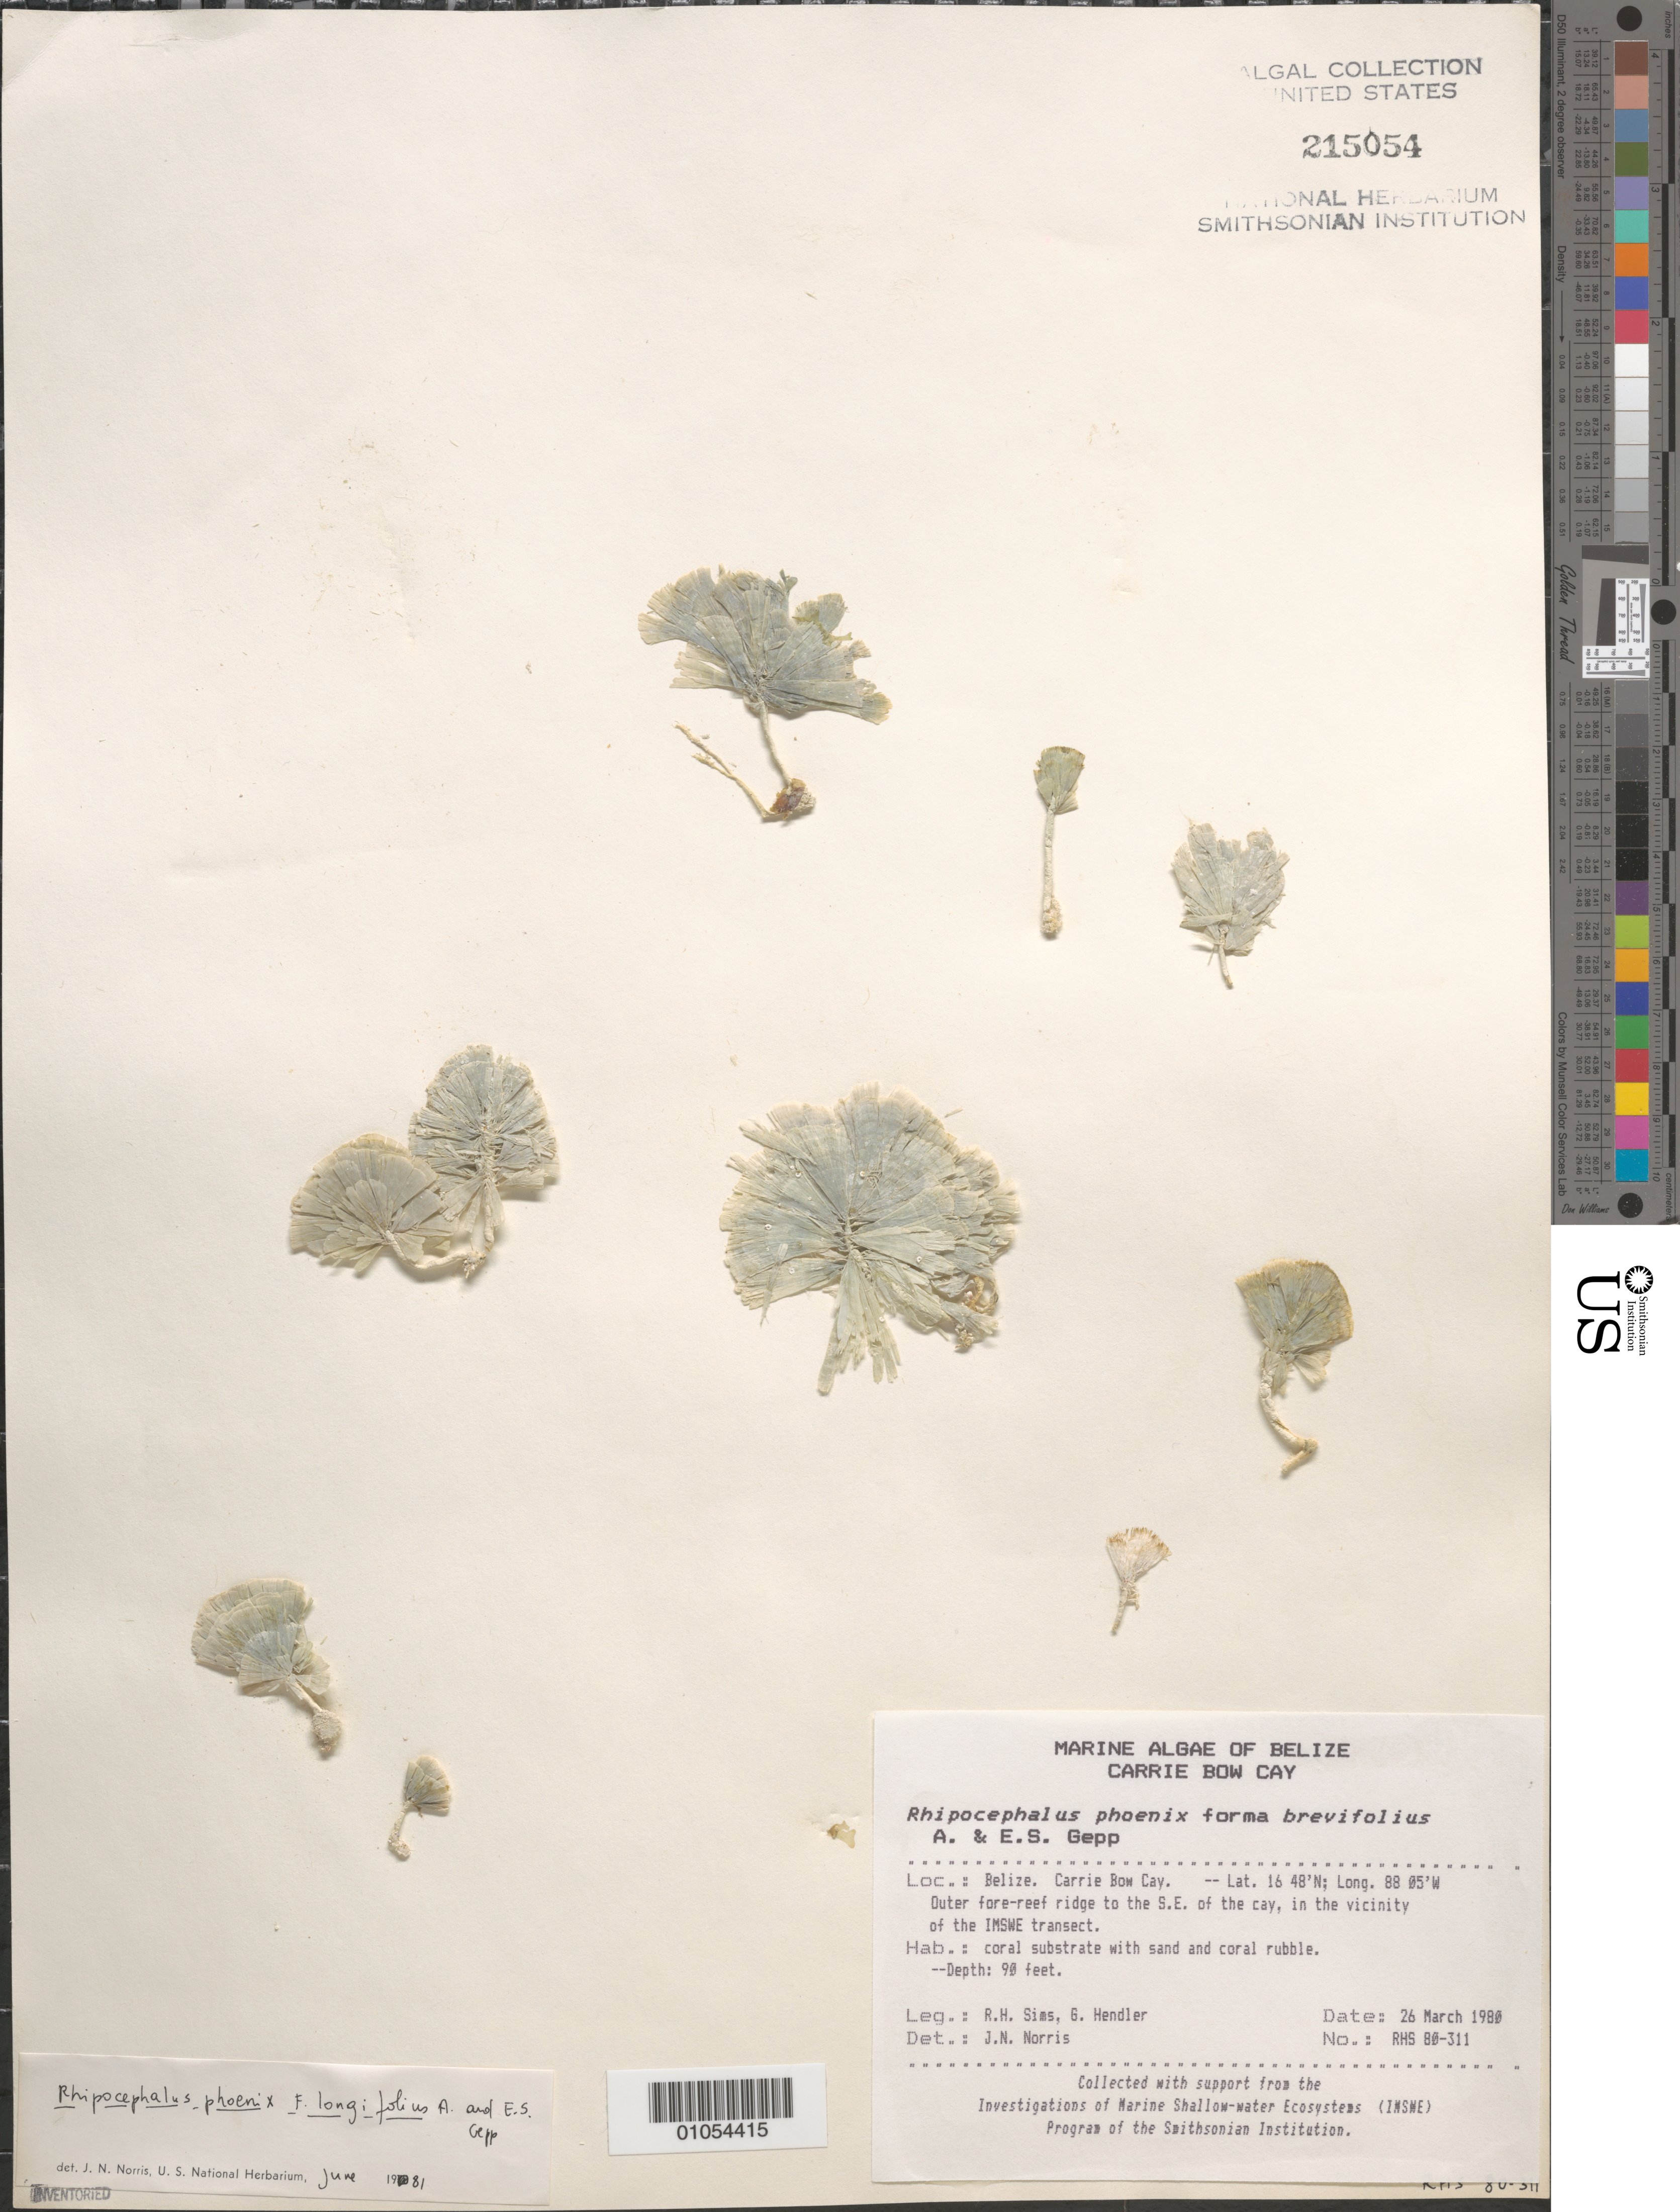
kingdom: Plantae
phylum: Chlorophyta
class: Ulvophyceae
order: Bryopsidales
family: Udoteaceae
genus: Rhipocephalus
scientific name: Rhipocephalus phoenix f. longifolius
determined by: Norris, James N.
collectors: R. H. Sims & G. Hendler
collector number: RHS 80-311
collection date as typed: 26 Mar 1980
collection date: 1980-03-26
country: Belize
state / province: Stann Creek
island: Carrie Bow Cay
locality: Outer fore-reef ridge to southeast of Carrie Bow Cay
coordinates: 16 48'N, 88 05'W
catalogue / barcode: US 215054